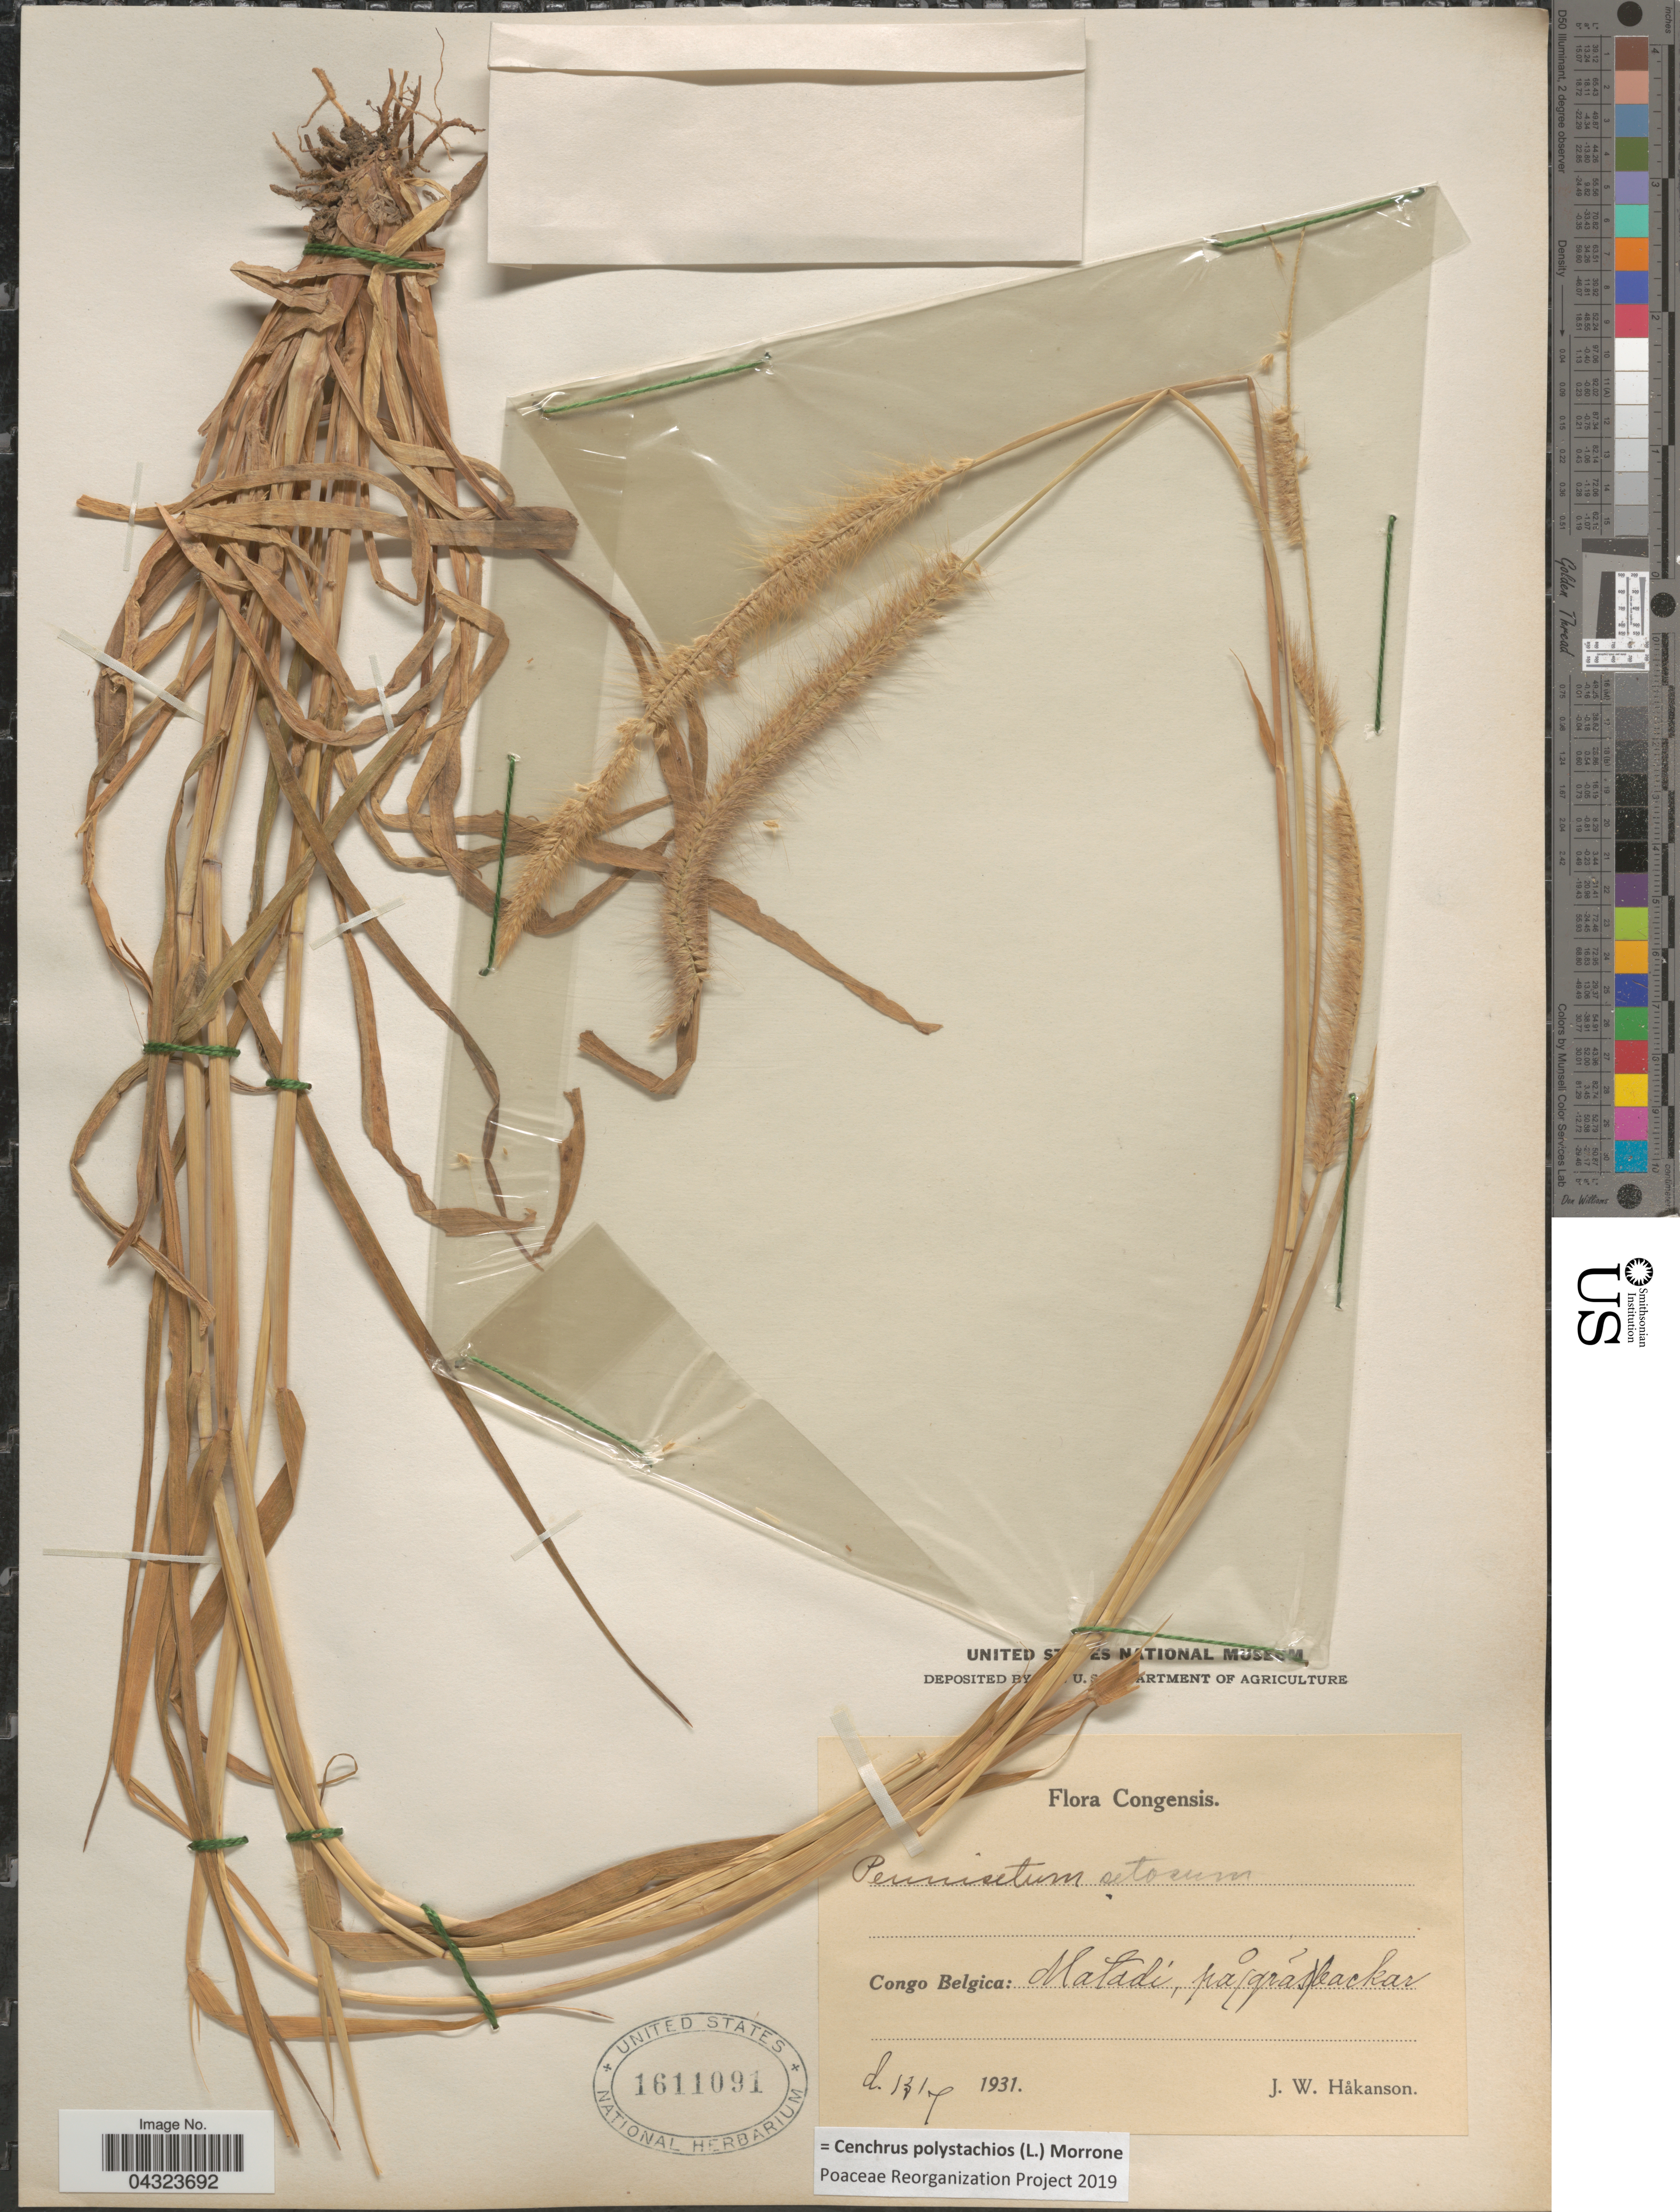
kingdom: Plantae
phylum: Tracheophyta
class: Liliopsida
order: Poales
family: Poaceae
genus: Cenchrus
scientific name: Cenchrus polystachios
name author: (L.) Morrone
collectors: J. Håkanson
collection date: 1931-07-13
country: Congo, Democratic Republic of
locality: Congensis. Congo Belgica: Matadi, [illegible text].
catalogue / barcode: US 1611091